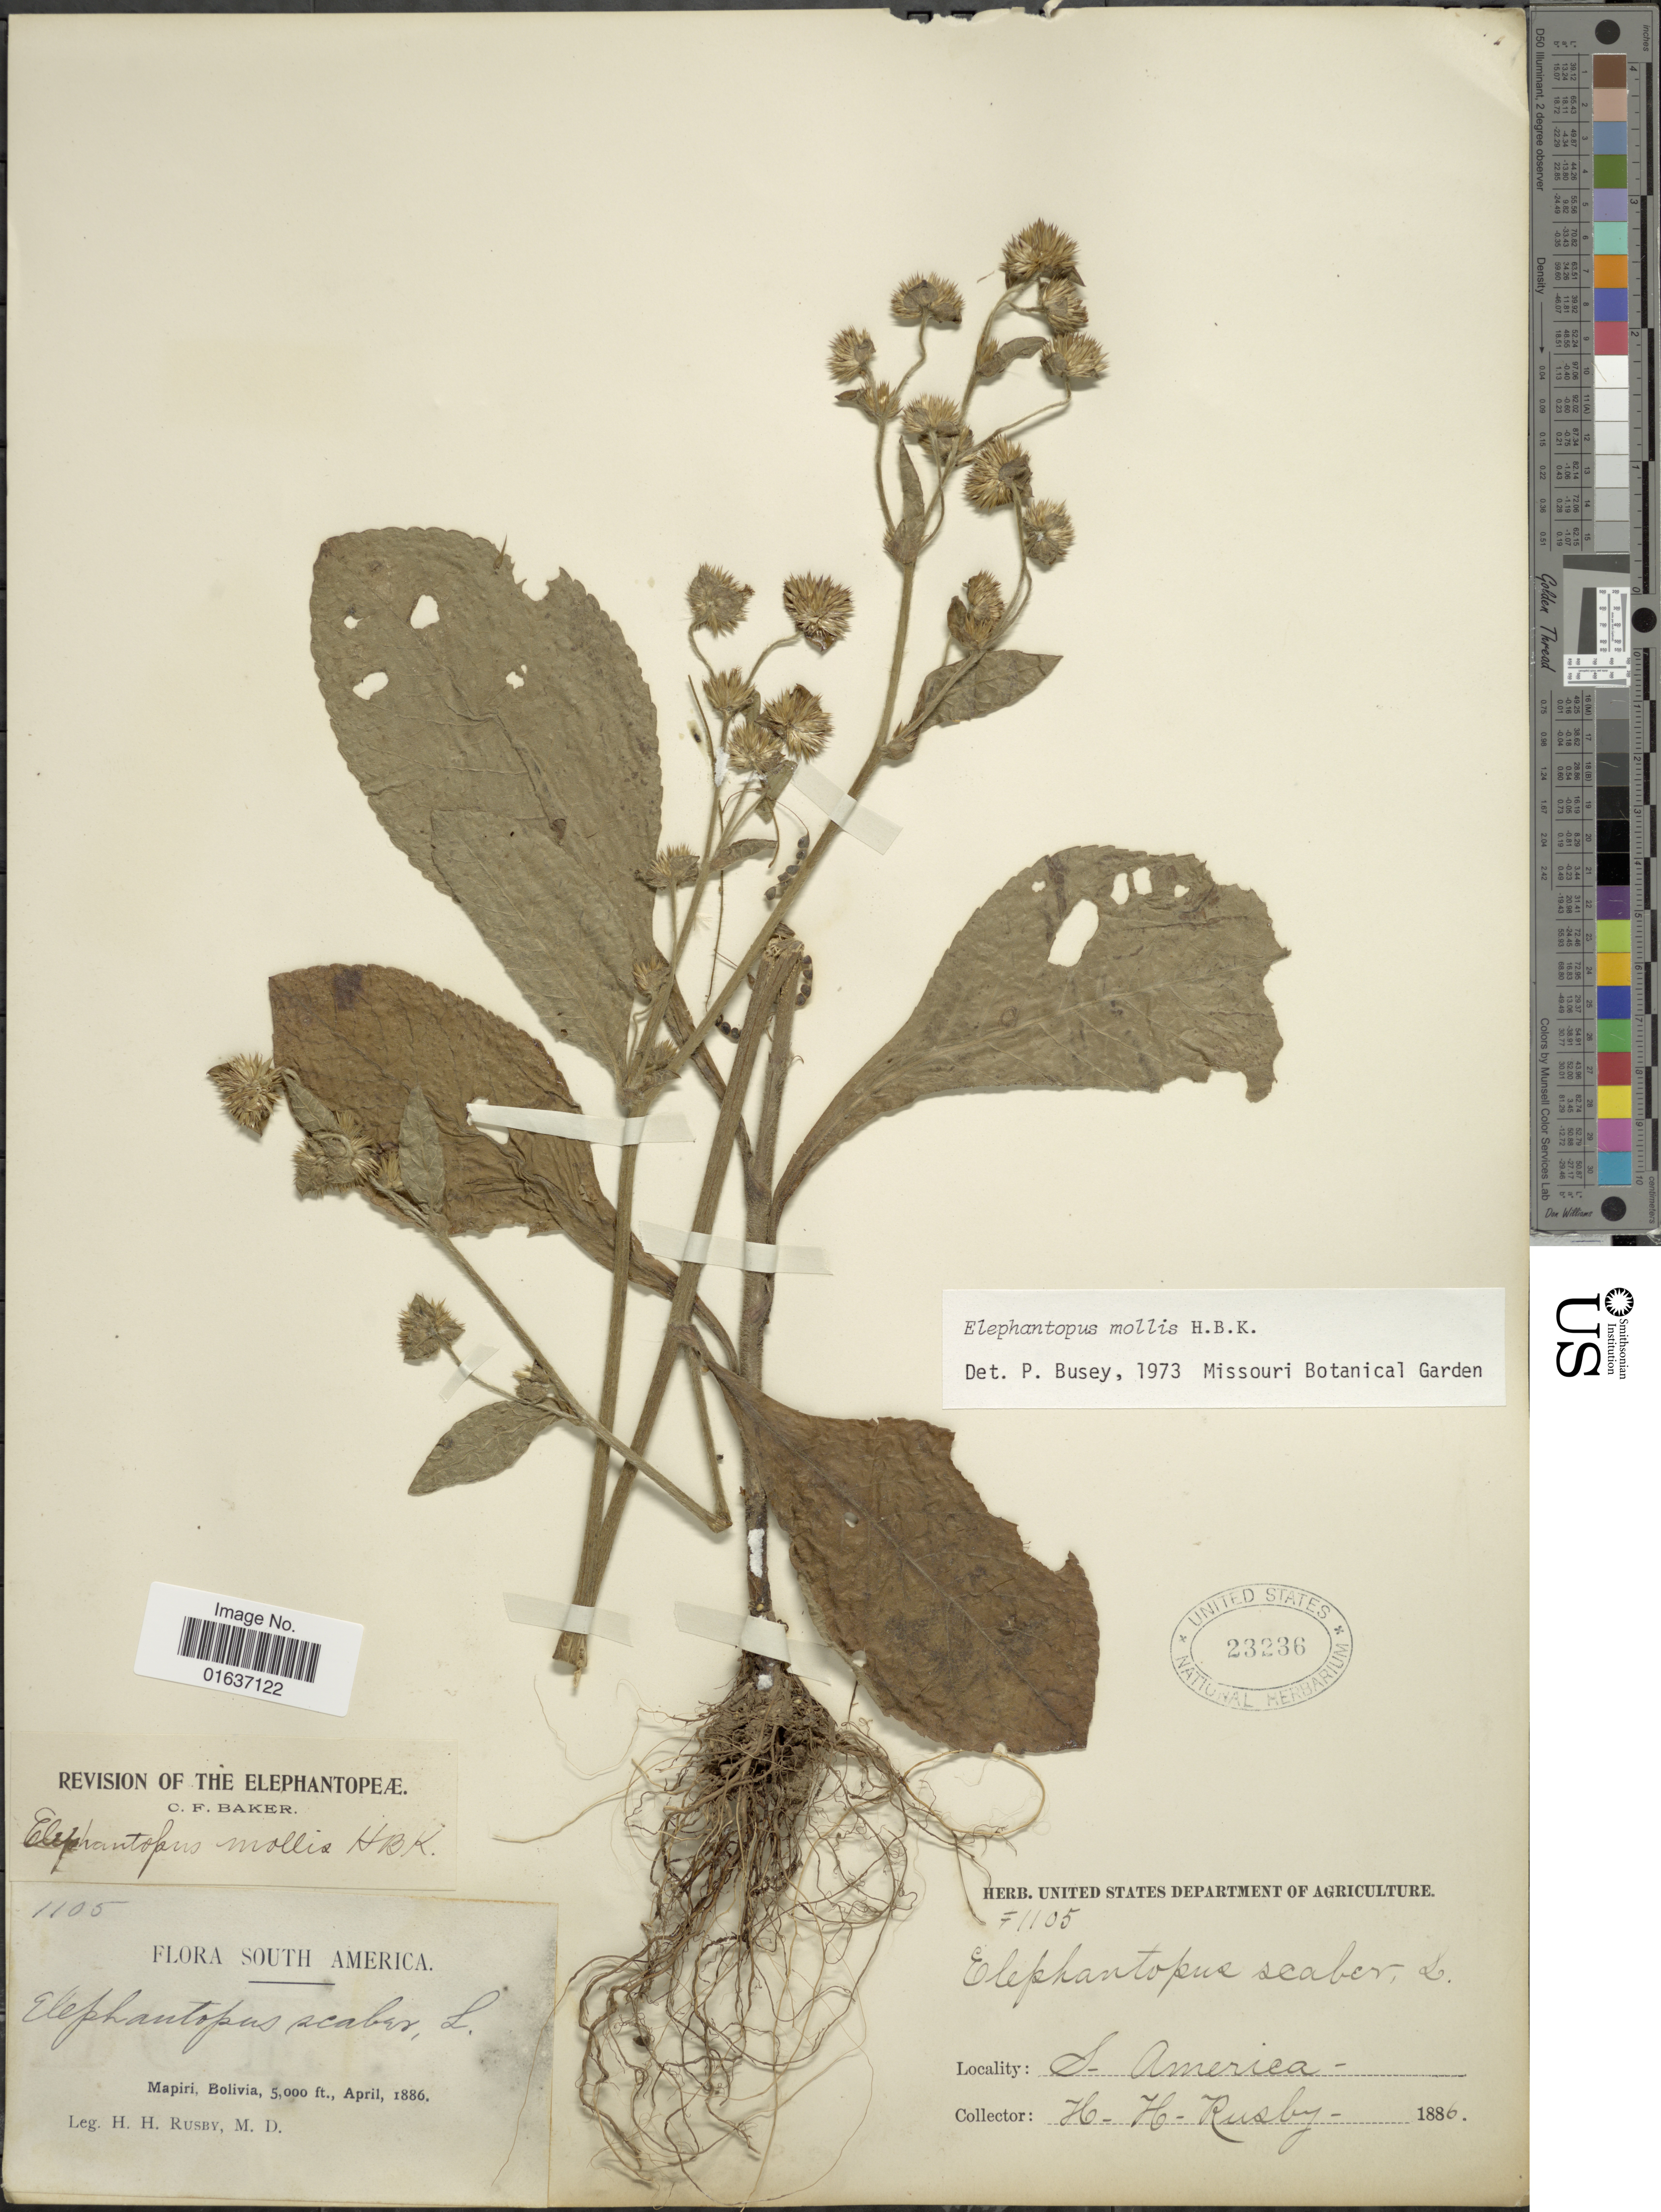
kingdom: Plantae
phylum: Tracheophyta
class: Magnoliopsida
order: Asterales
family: Asteraceae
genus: Elephantopus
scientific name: Elephantopus mollis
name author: Kunth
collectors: H. H. Rusby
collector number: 1105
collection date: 1886-04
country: Bolivia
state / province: La Páz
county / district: Larecaja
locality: Mapiri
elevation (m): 1524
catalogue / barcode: US 23236